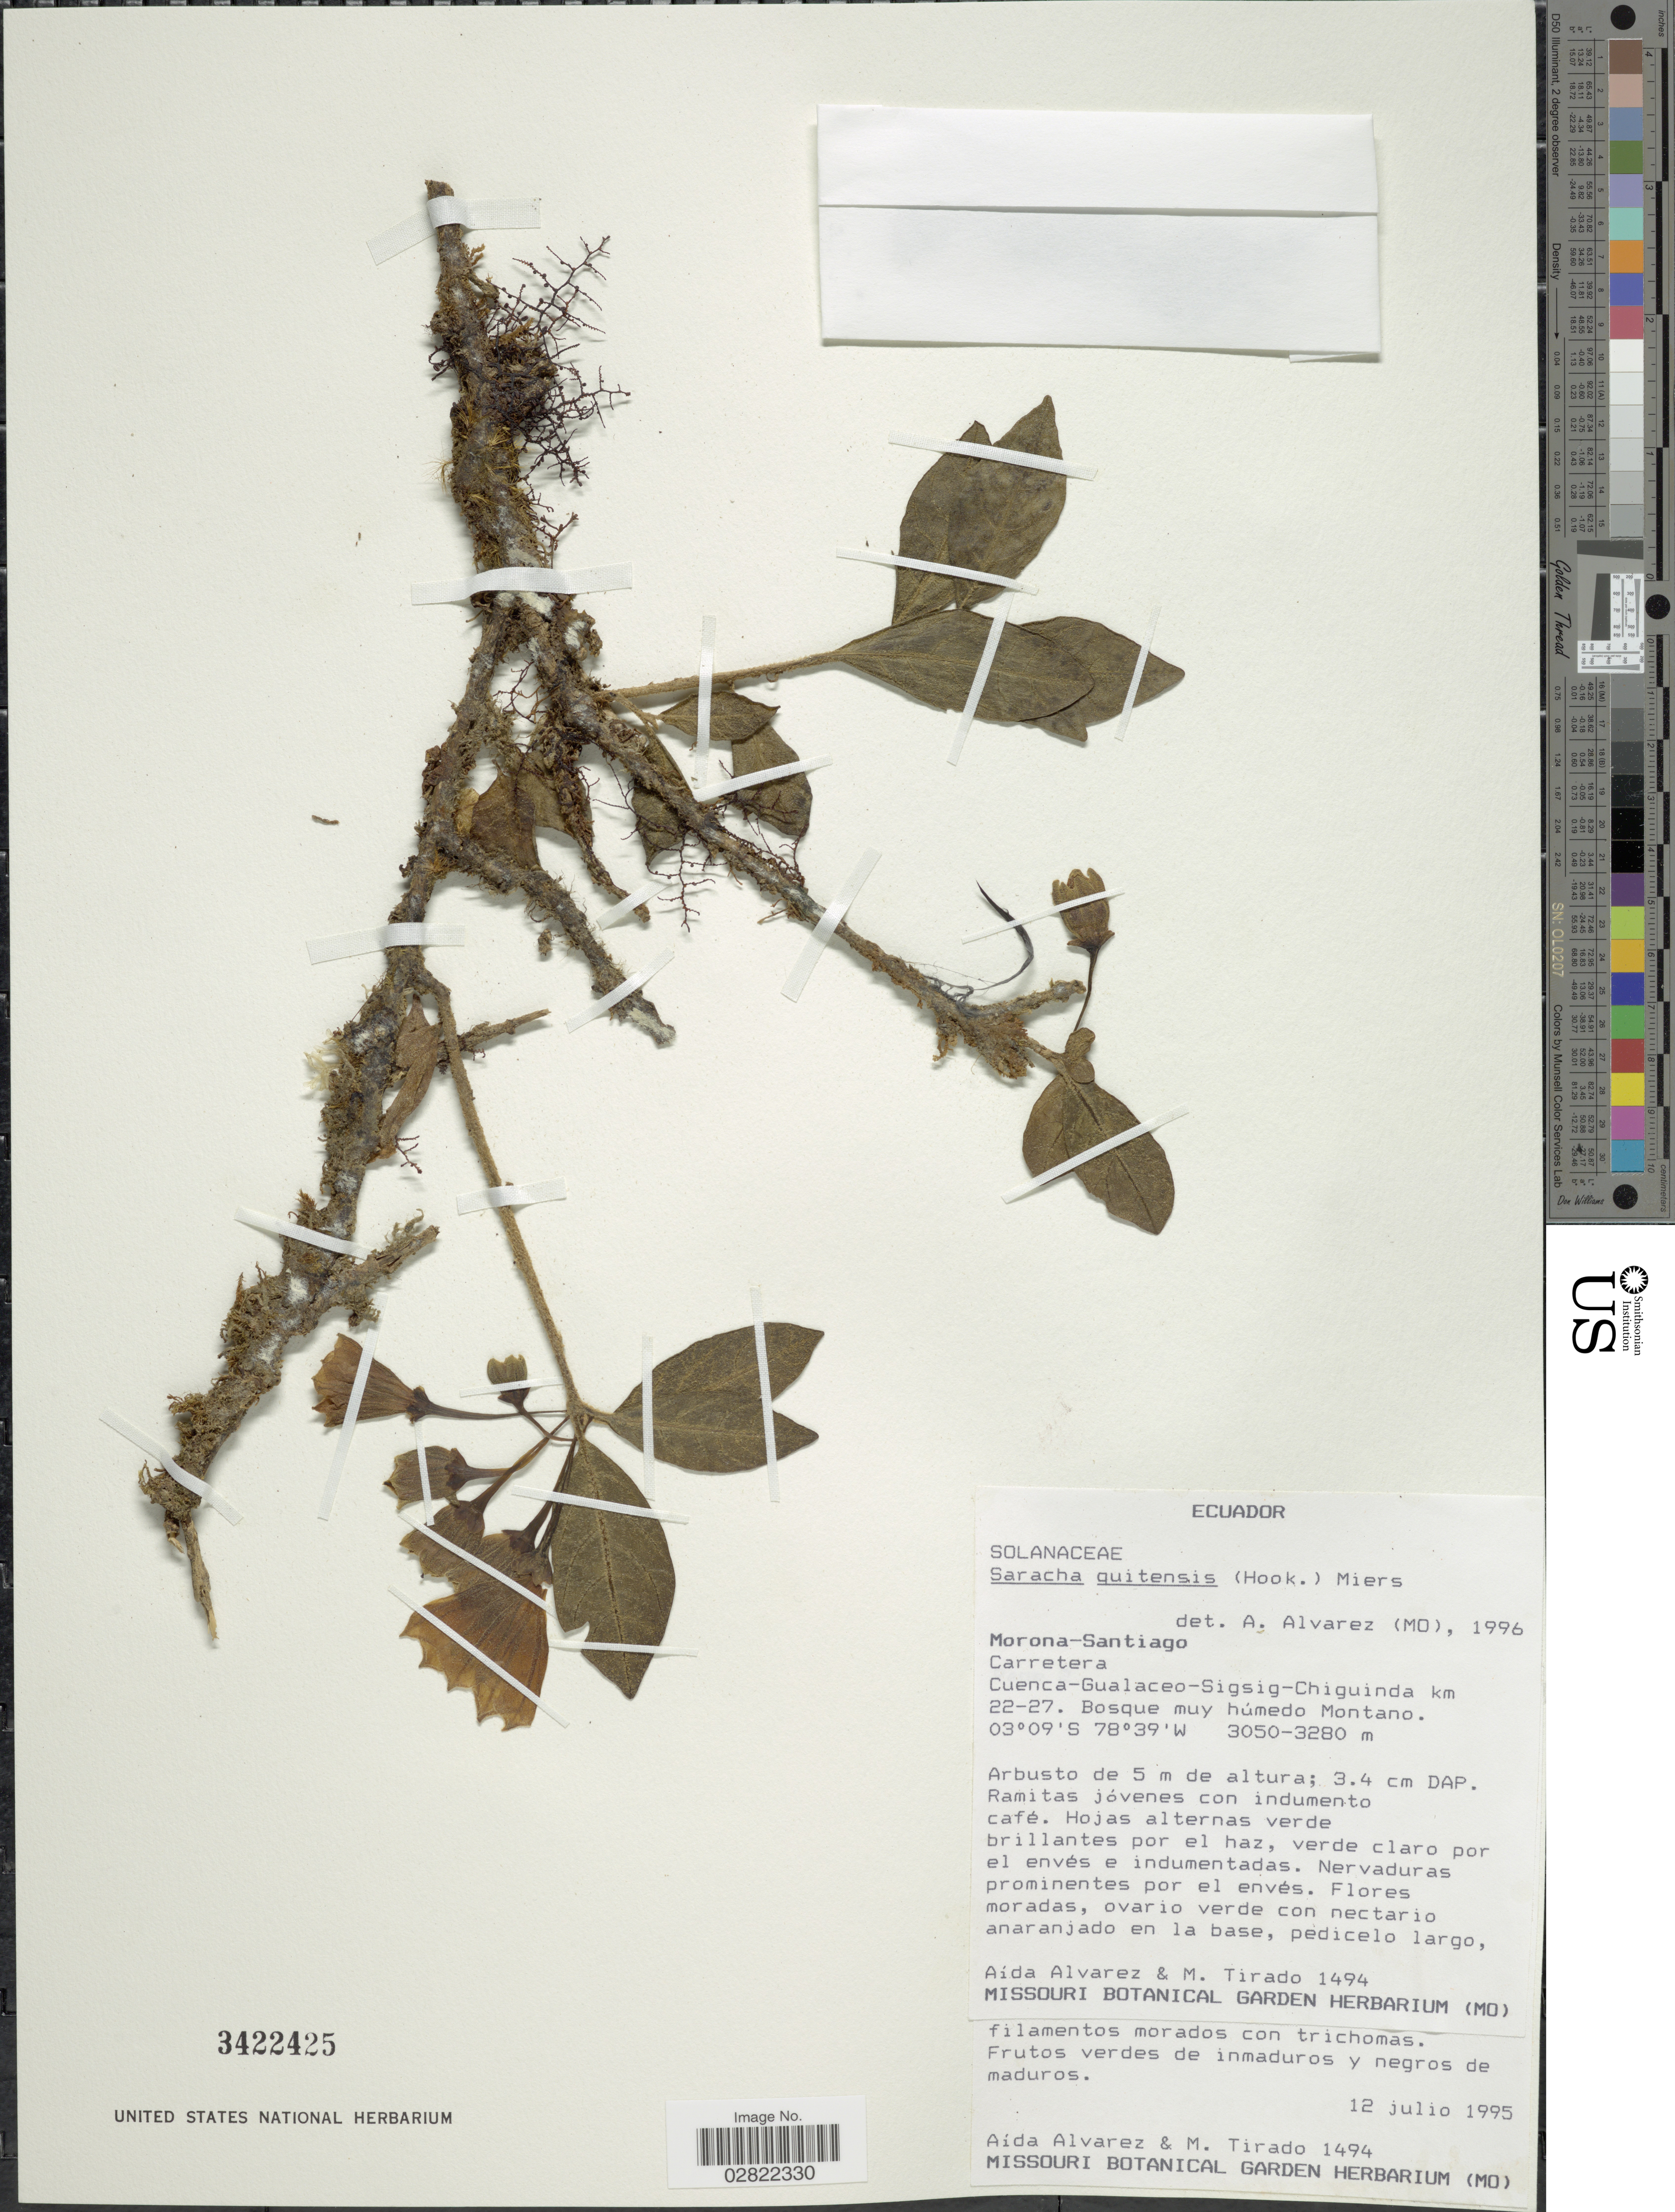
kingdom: Plantae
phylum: Tracheophyta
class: Magnoliopsida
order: Solanales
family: Solanaceae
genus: Saracha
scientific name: Saracha quitensis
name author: (Hook.) Miers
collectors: A. Alvarez & M. Tirado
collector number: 1494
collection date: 1995-07-12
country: Ecuador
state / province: Morona-Santiago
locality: Carretera, Cuenca-Gualaceo-Sigsig-Chiguinda km 22-27.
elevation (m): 3050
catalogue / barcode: US 3422425